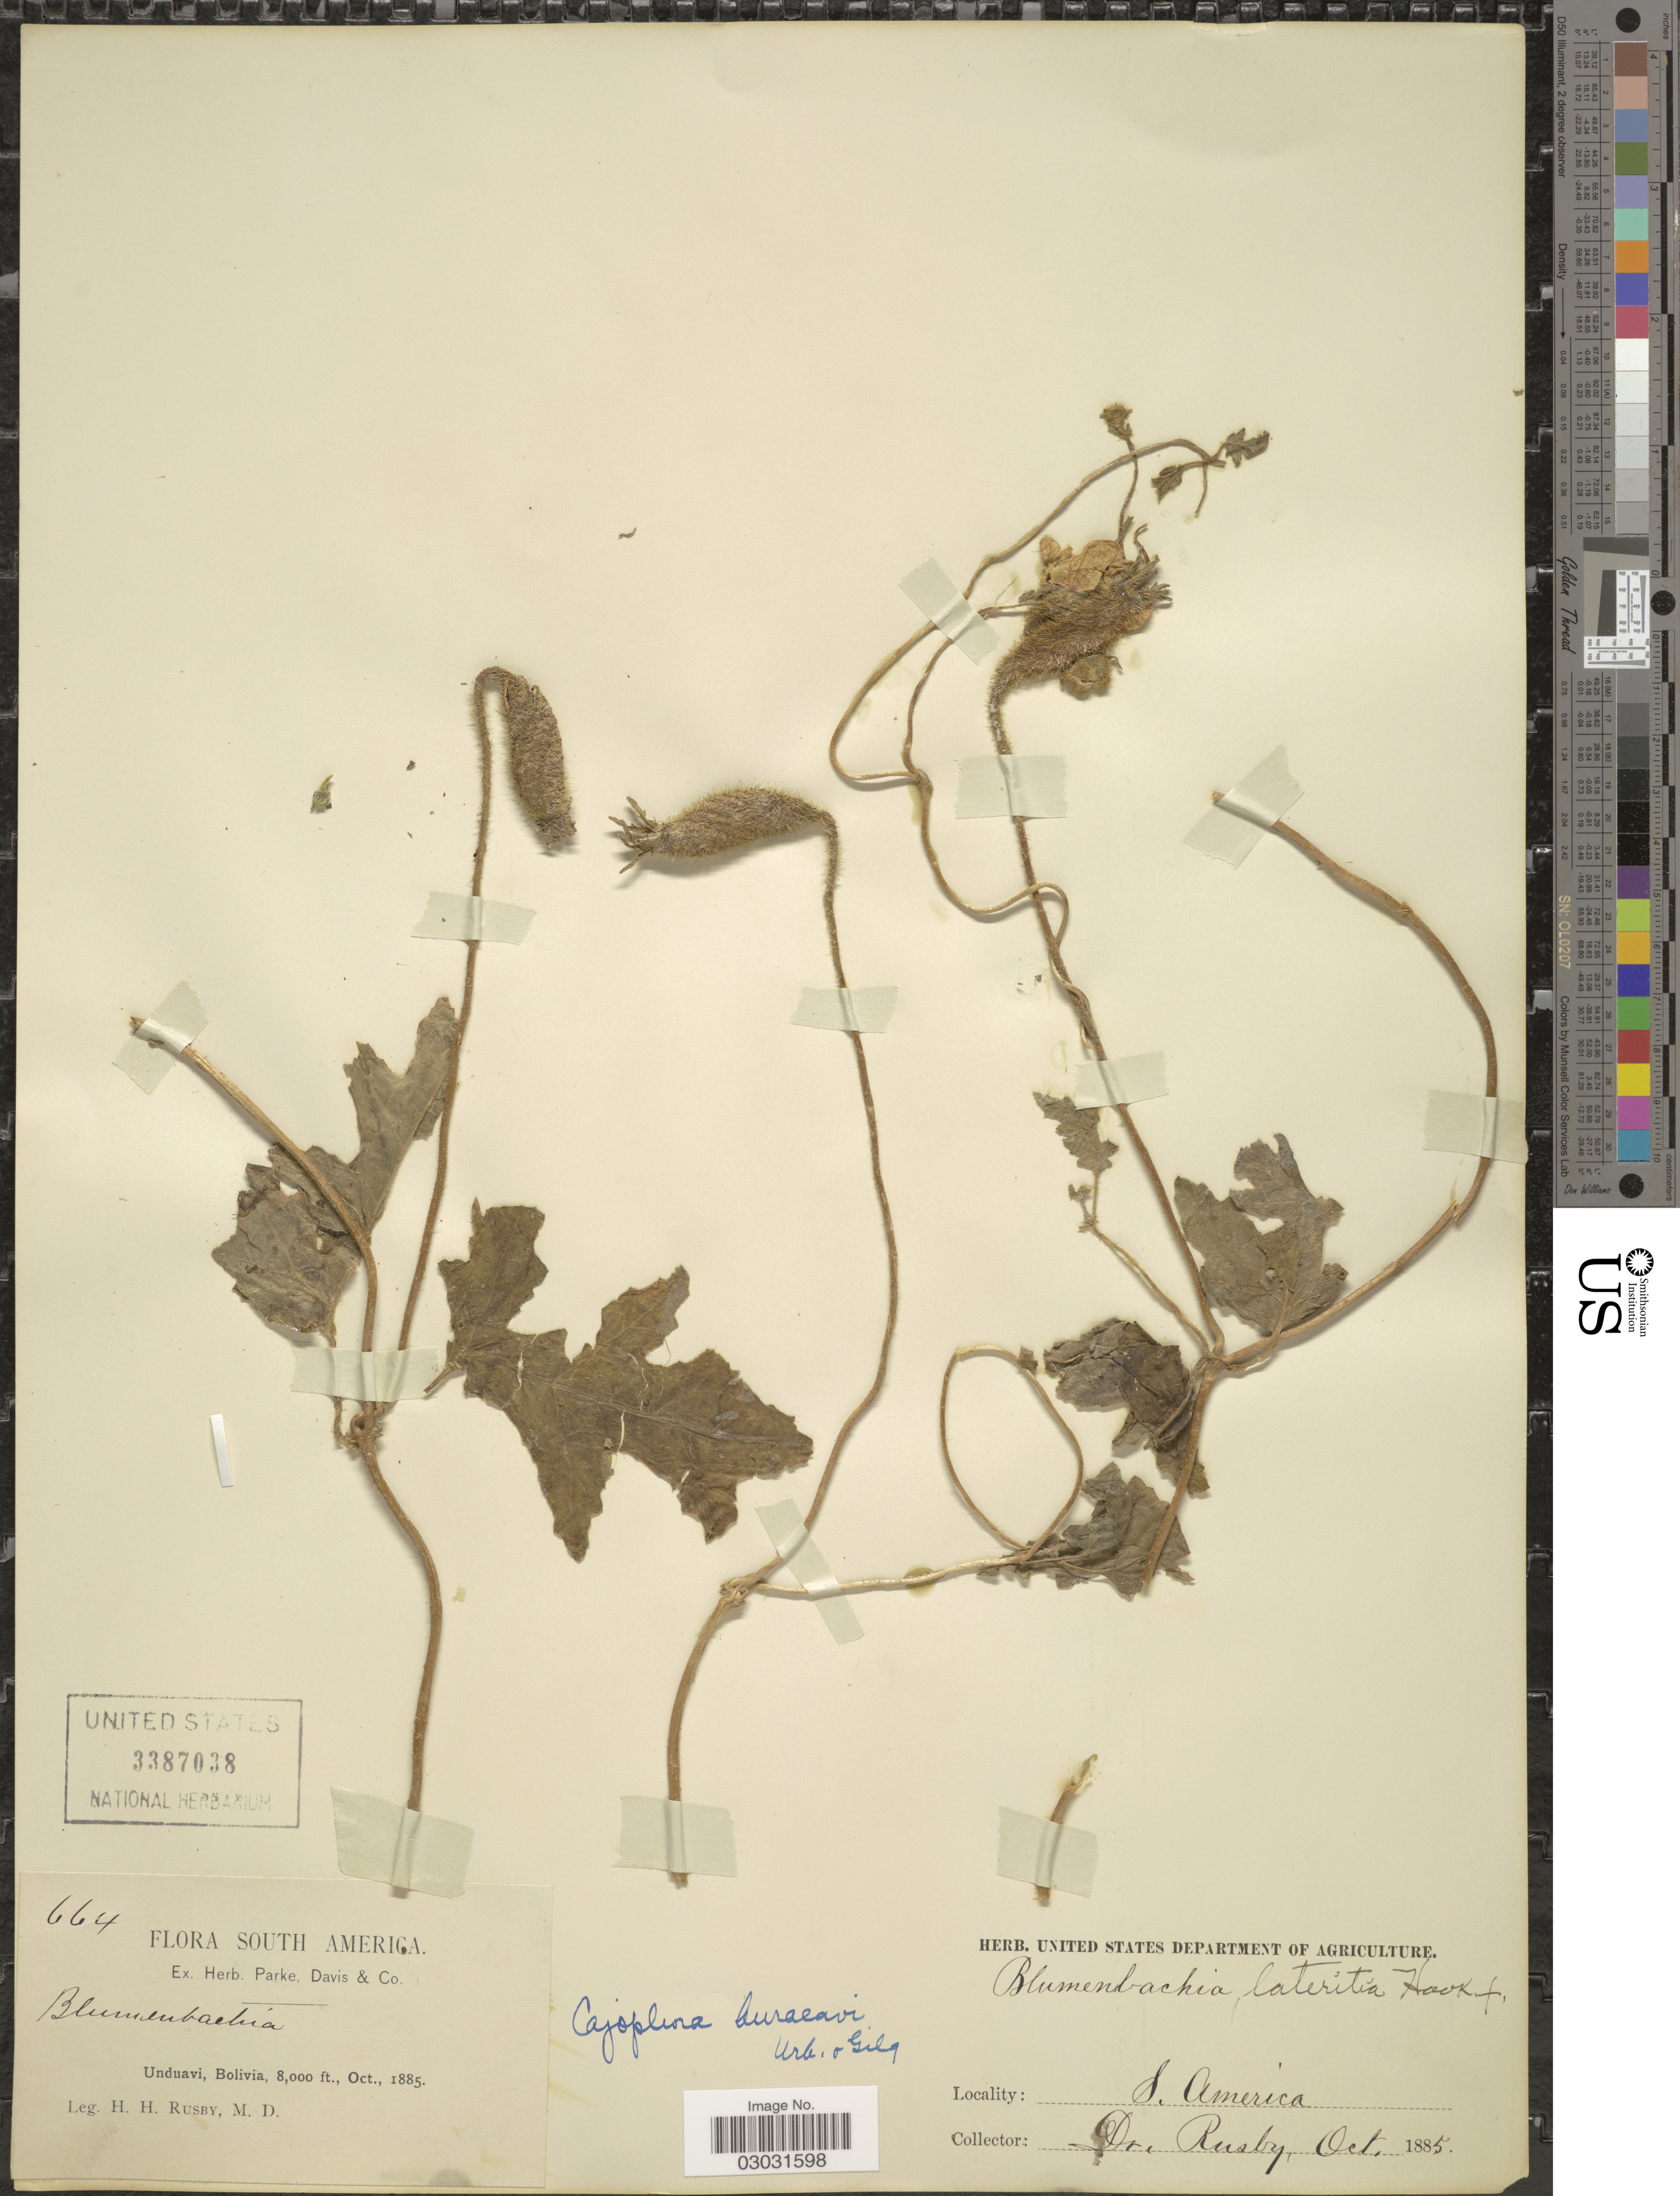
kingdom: Plantae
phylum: Tracheophyta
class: Magnoliopsida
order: Cornales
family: Loasaceae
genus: Caiophora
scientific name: Caiophora buraeavii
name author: Urb. & Gilg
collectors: H. H. Rusby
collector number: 664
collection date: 1885-10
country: Bolivia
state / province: La Paz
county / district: Nor Yungas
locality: Unduavi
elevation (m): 2438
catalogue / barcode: US 3387038